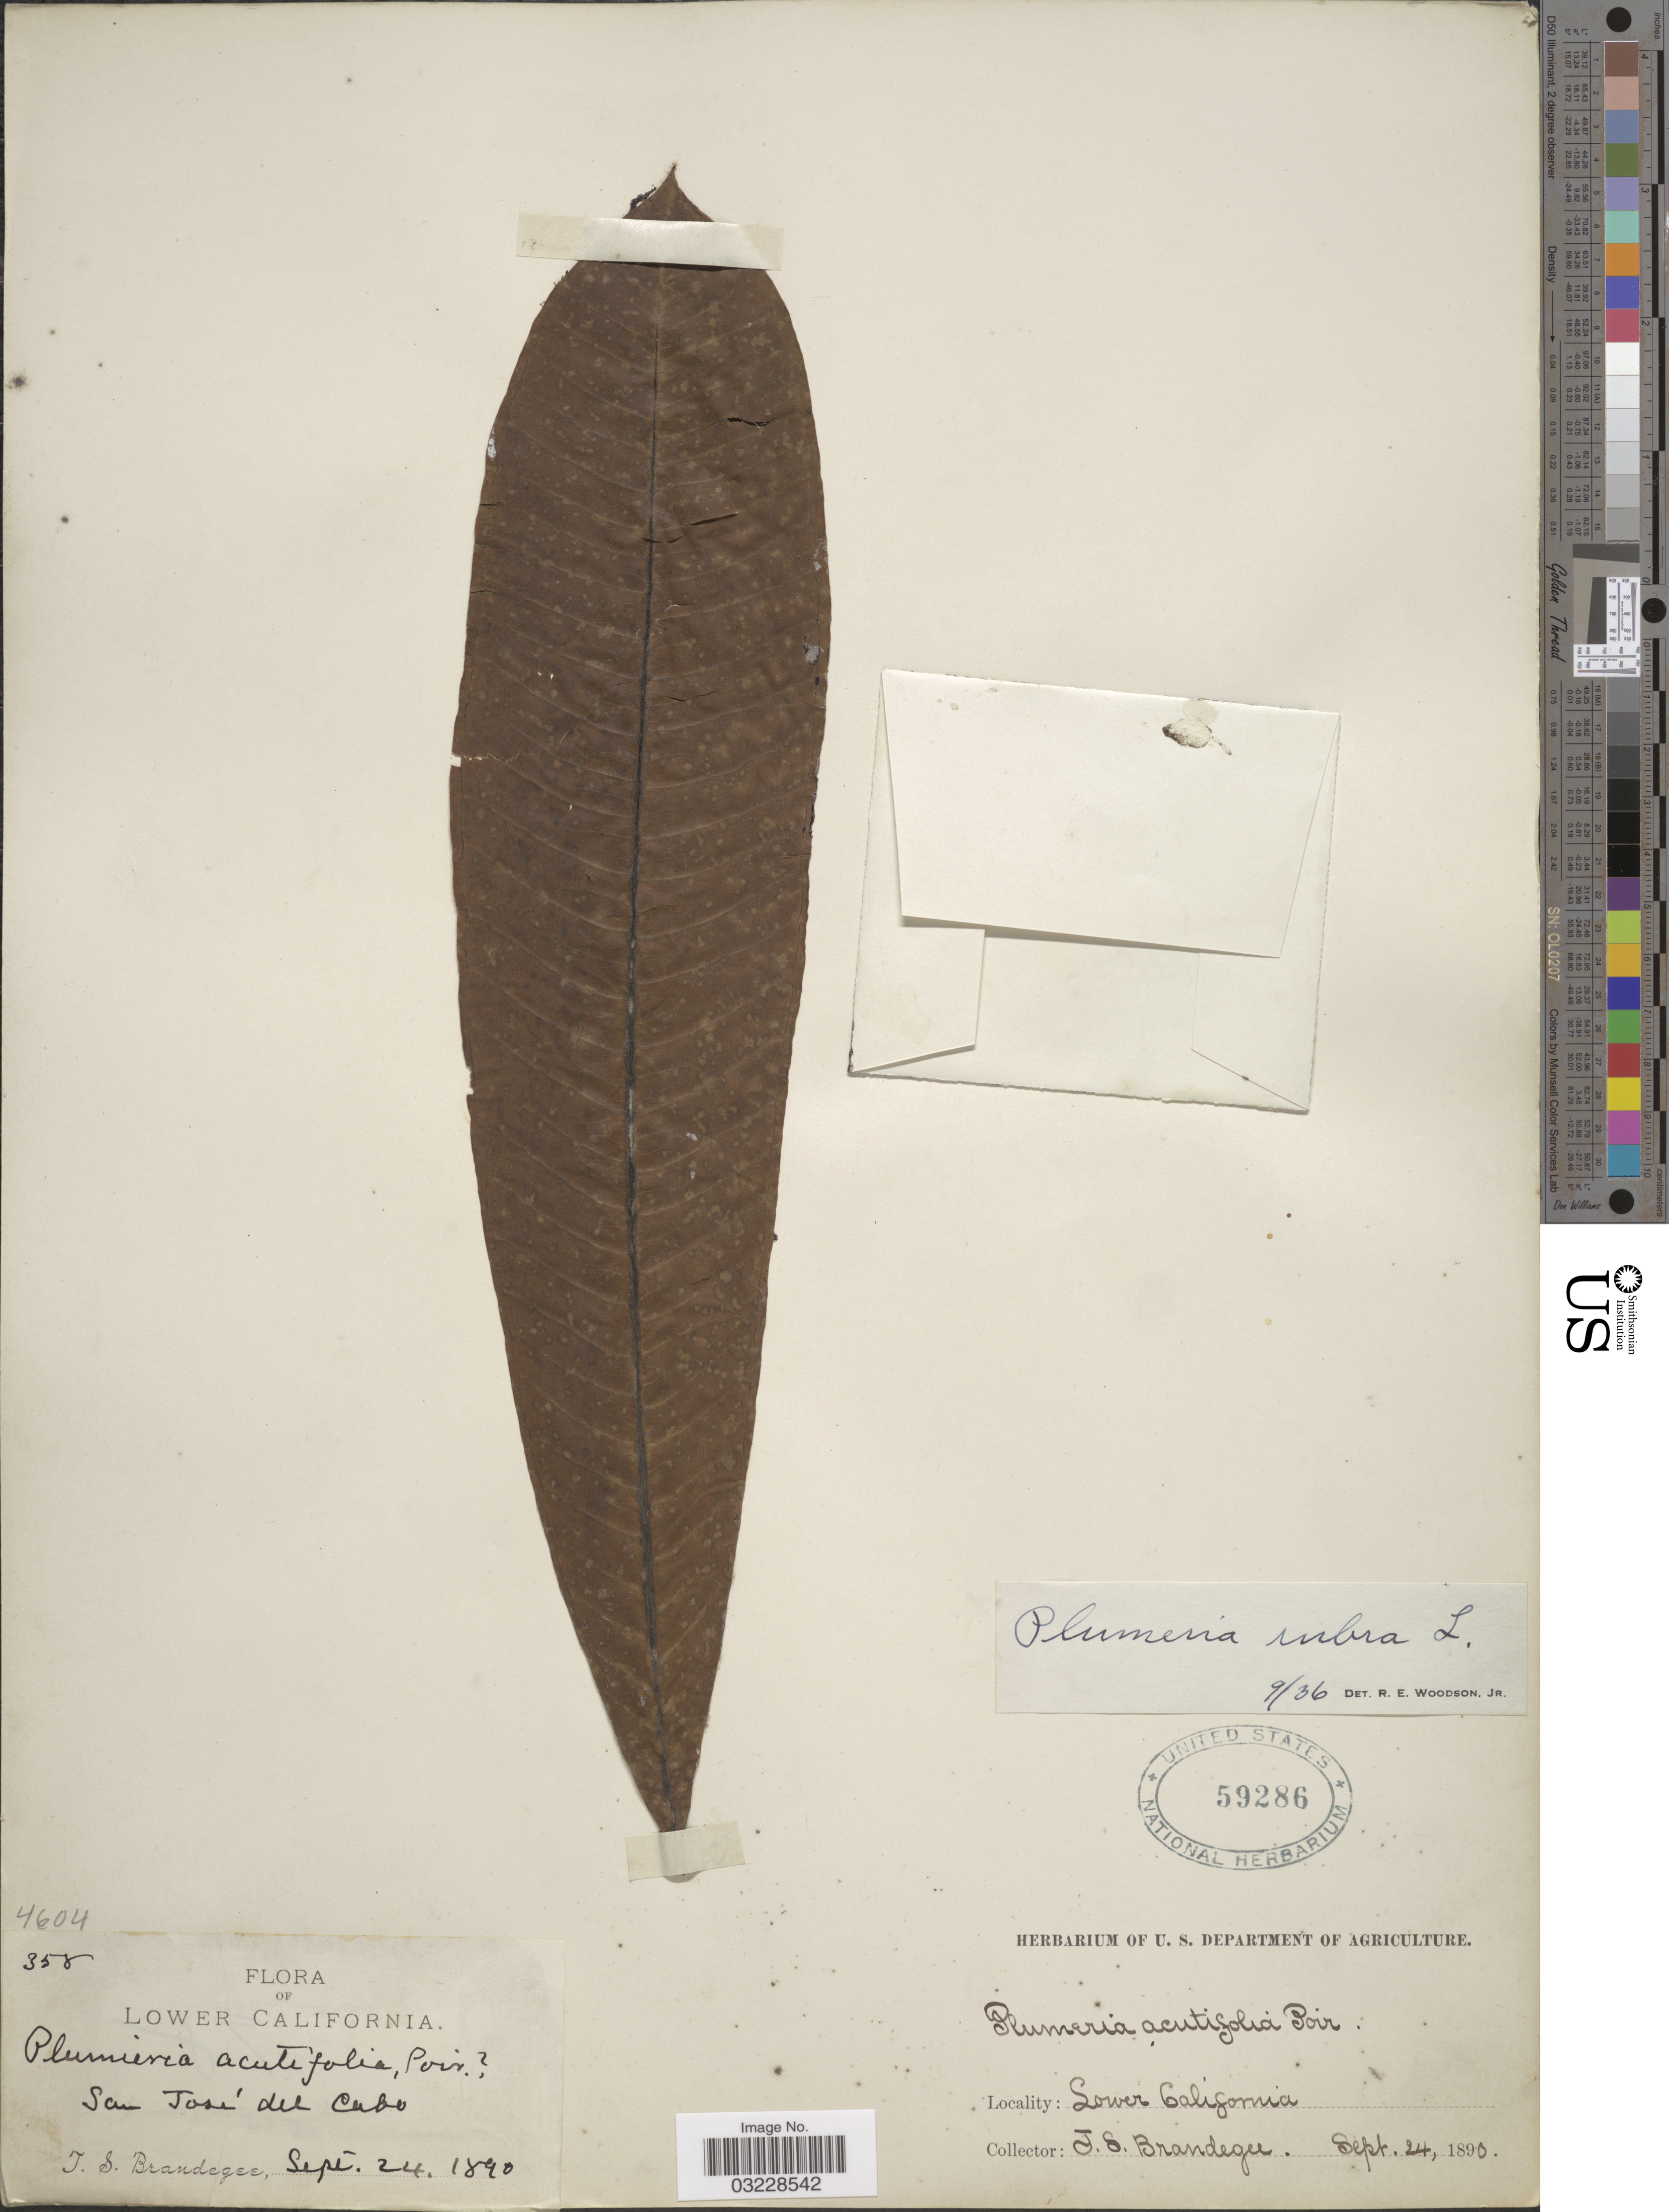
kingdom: Plantae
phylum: Tracheophyta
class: Magnoliopsida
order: Gentianales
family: Apocynaceae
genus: Plumeria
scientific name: Plumeria rubra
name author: L.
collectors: T. S. Brandegee (herbarium)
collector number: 358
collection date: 1890-09-24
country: Mexico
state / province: Baja California Sur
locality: Lower California, San José del Cabo.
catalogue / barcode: US 59286